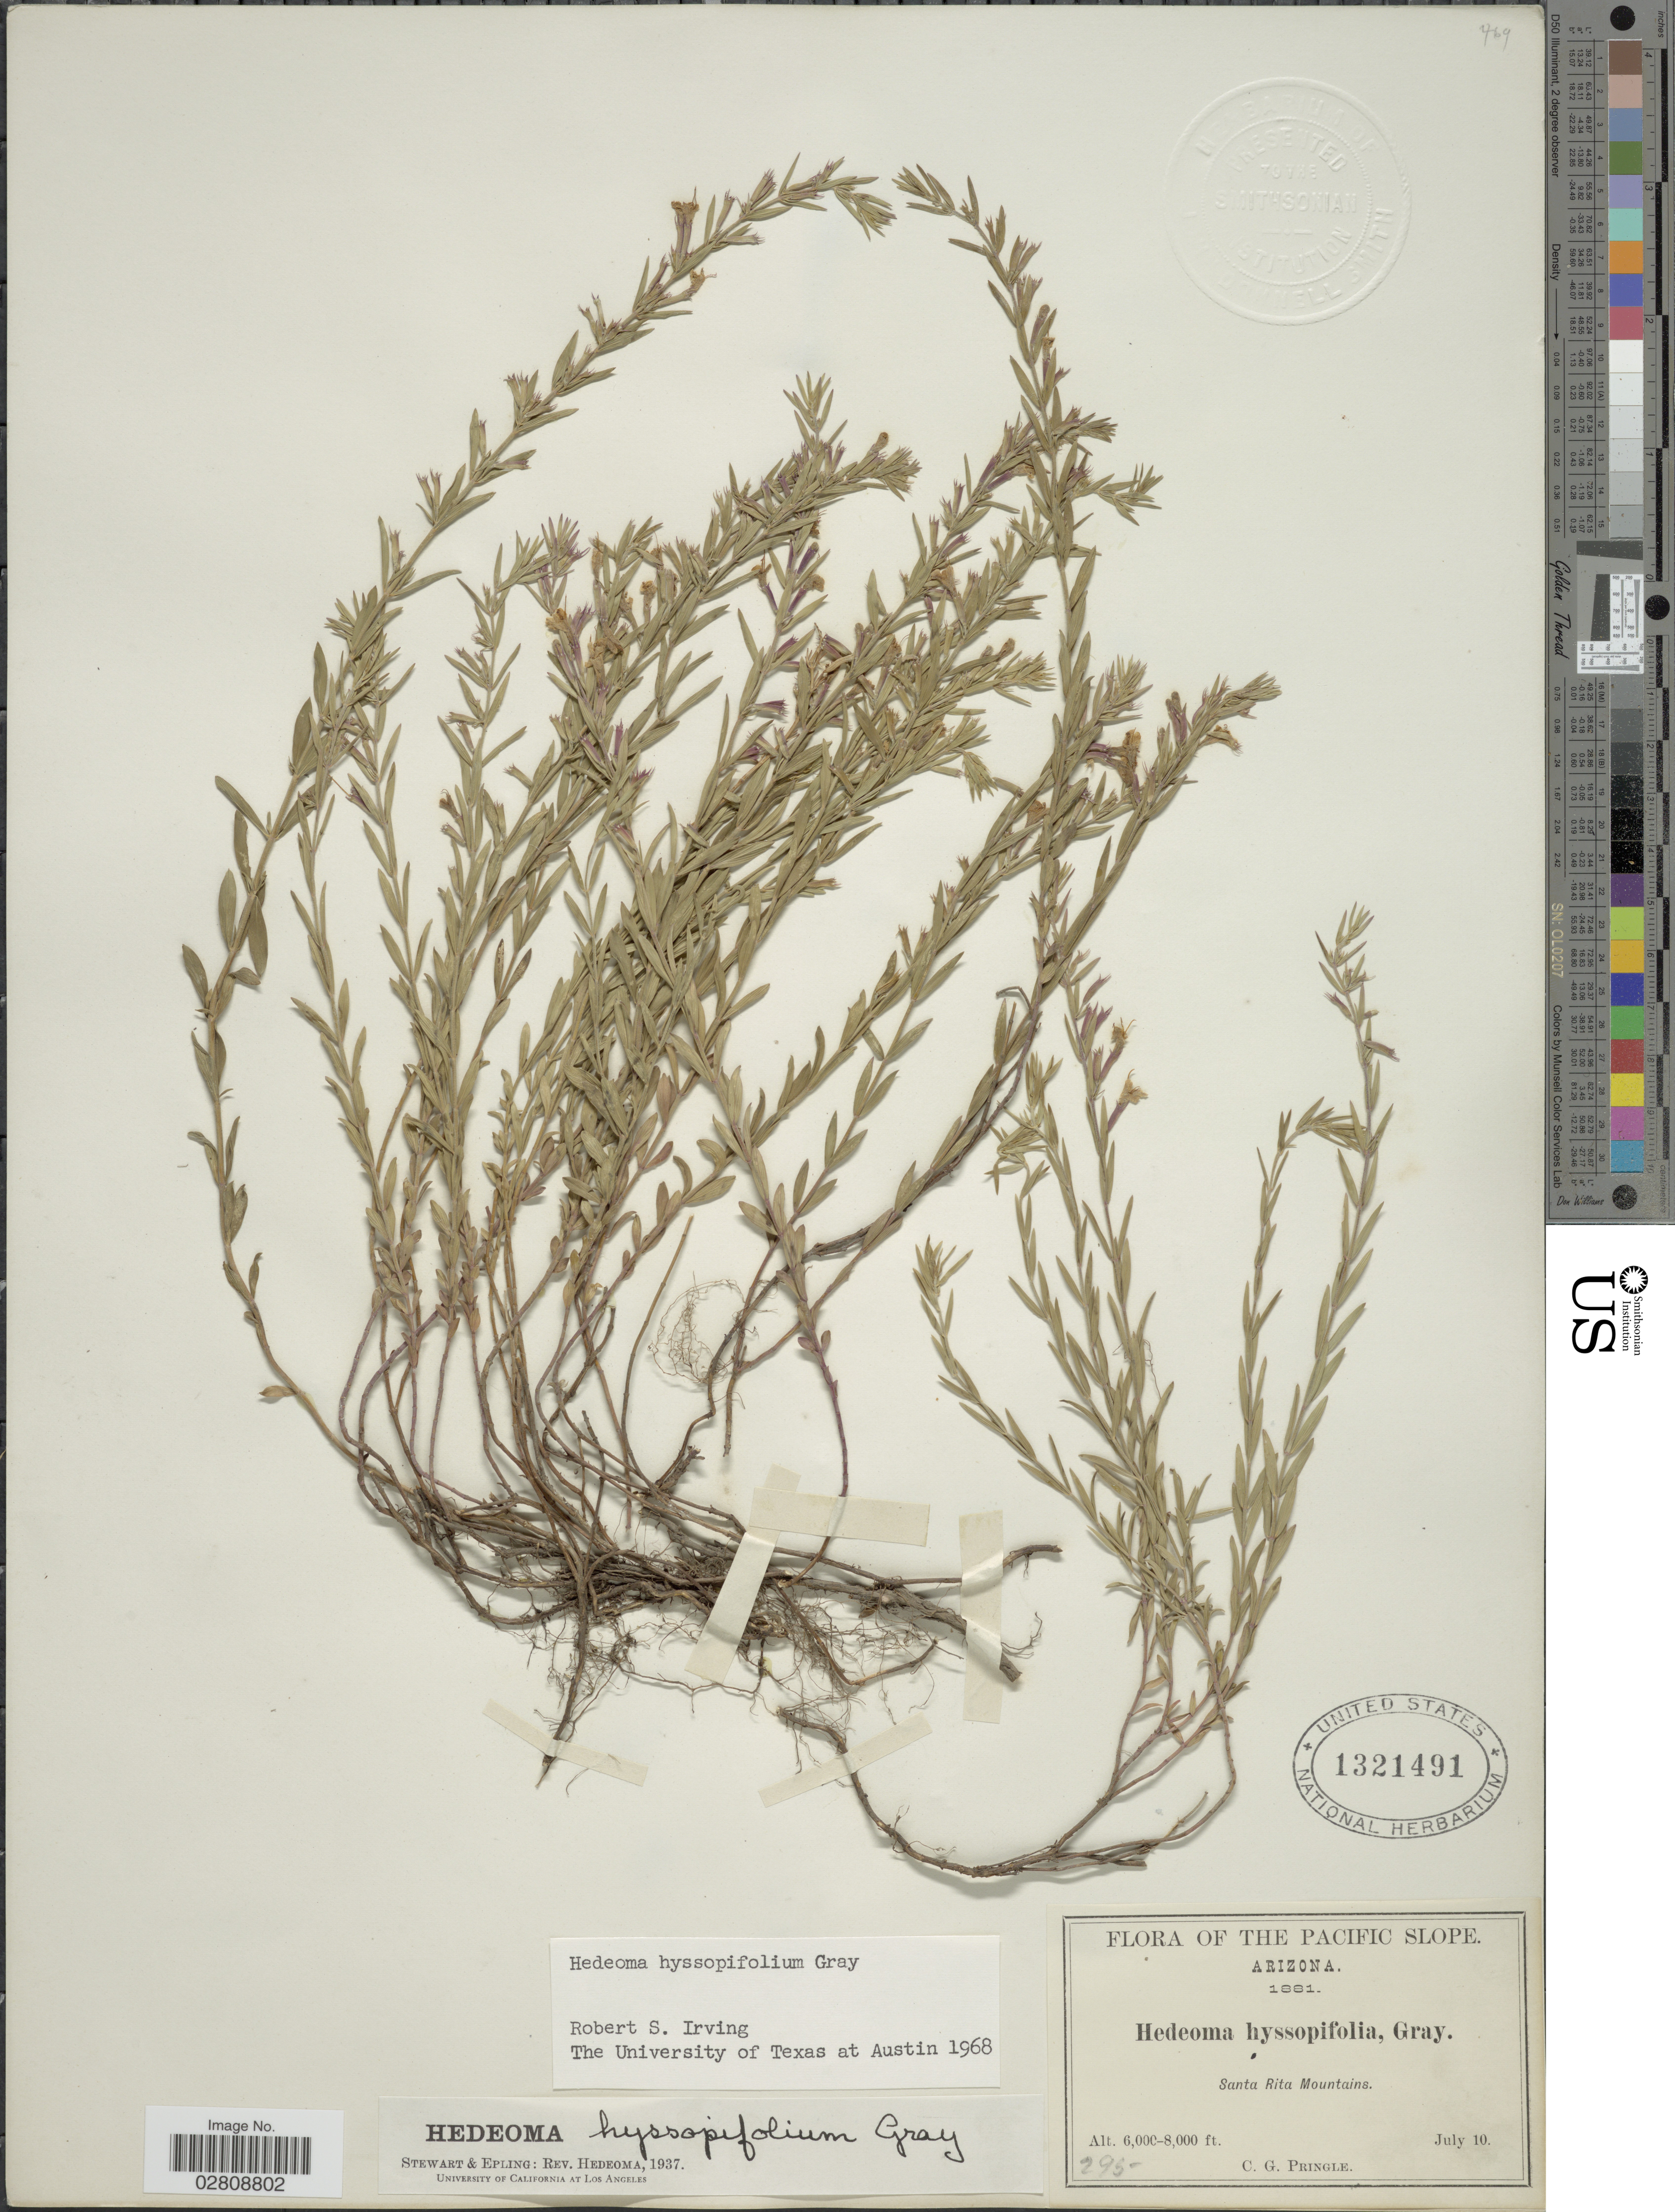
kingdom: Plantae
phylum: Tracheophyta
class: Magnoliopsida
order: Lamiales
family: Lamiaceae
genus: Hedeoma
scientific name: Hedeoma hyssopifolia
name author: A. Gray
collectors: C. G. Pringle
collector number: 295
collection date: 1881-07-10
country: United States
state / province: Arizona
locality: Pacific Slope. Santa Rita Mountains.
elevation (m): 1829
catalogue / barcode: US 1321491